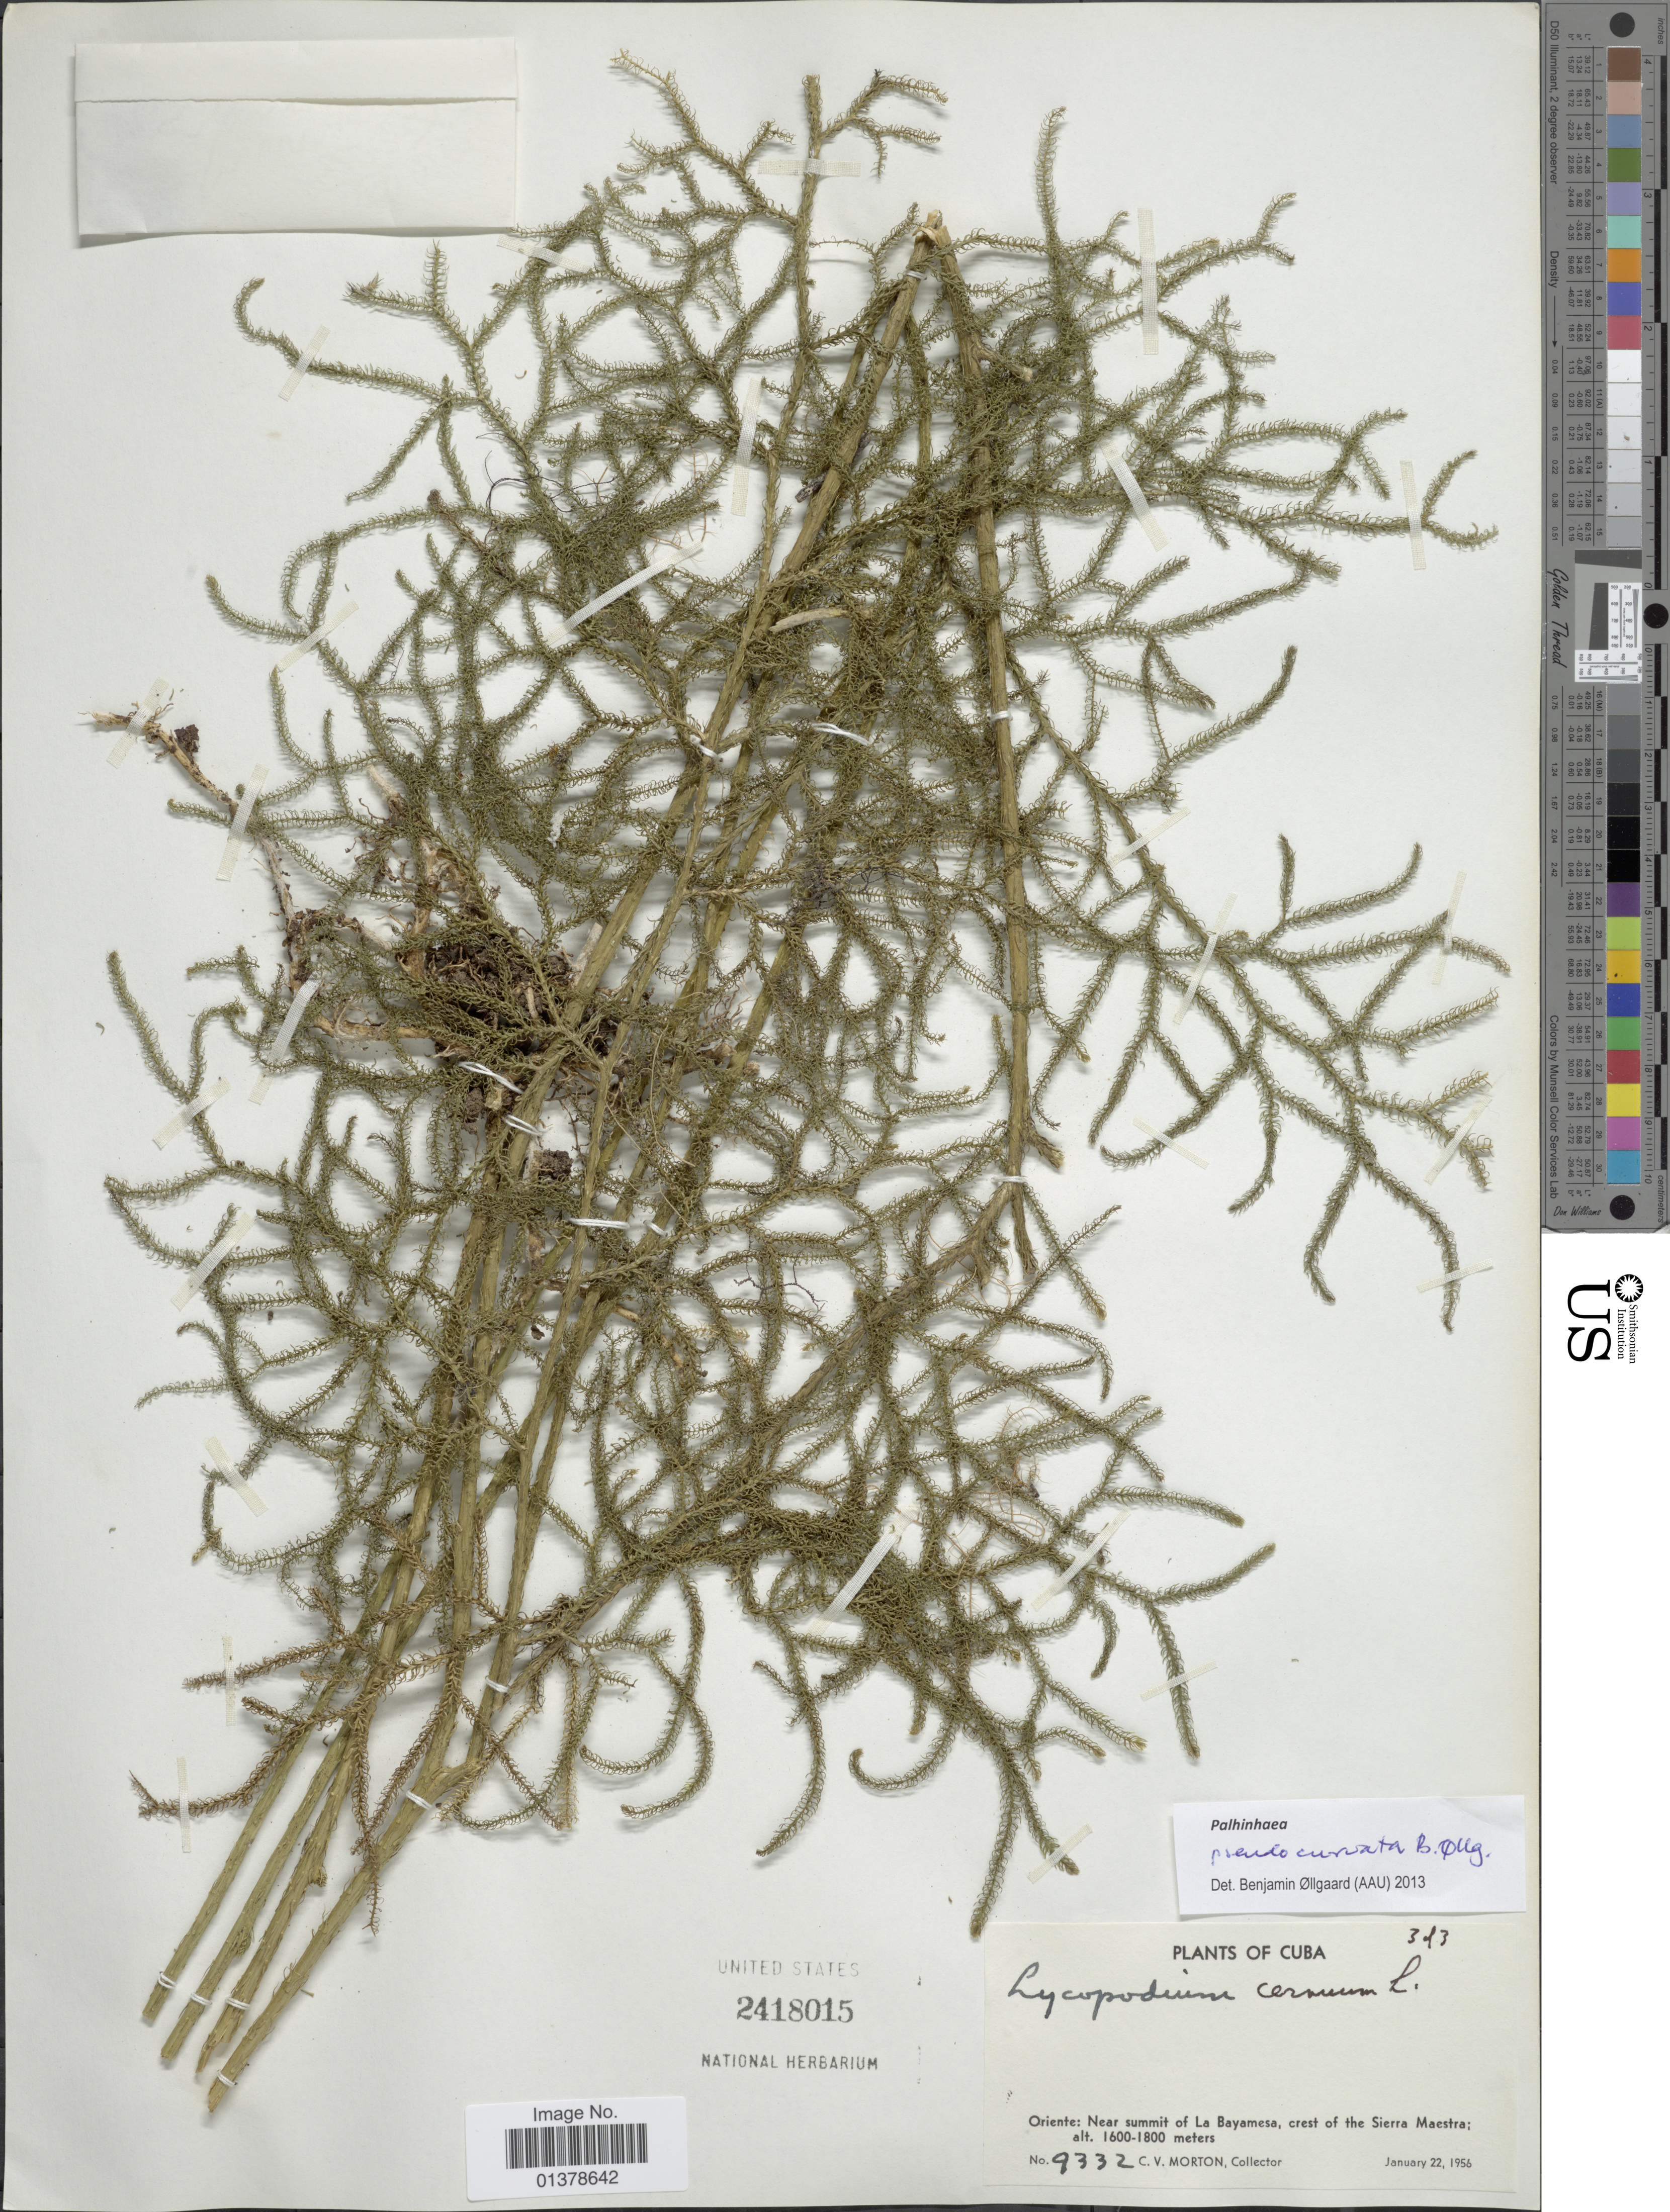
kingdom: Plantae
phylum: Tracheophyta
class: Lycopodiopsida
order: Lycopodiales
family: Lycopodiaceae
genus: Palhinhaea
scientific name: Palhinhaea curvata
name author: (Sw.) Holub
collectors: C. V. Morton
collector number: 9332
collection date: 1956-01-22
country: Cuba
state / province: Oriente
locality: Near summit of La Bayamesa, crest of the Sierra Maestra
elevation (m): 1600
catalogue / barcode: US 2418015